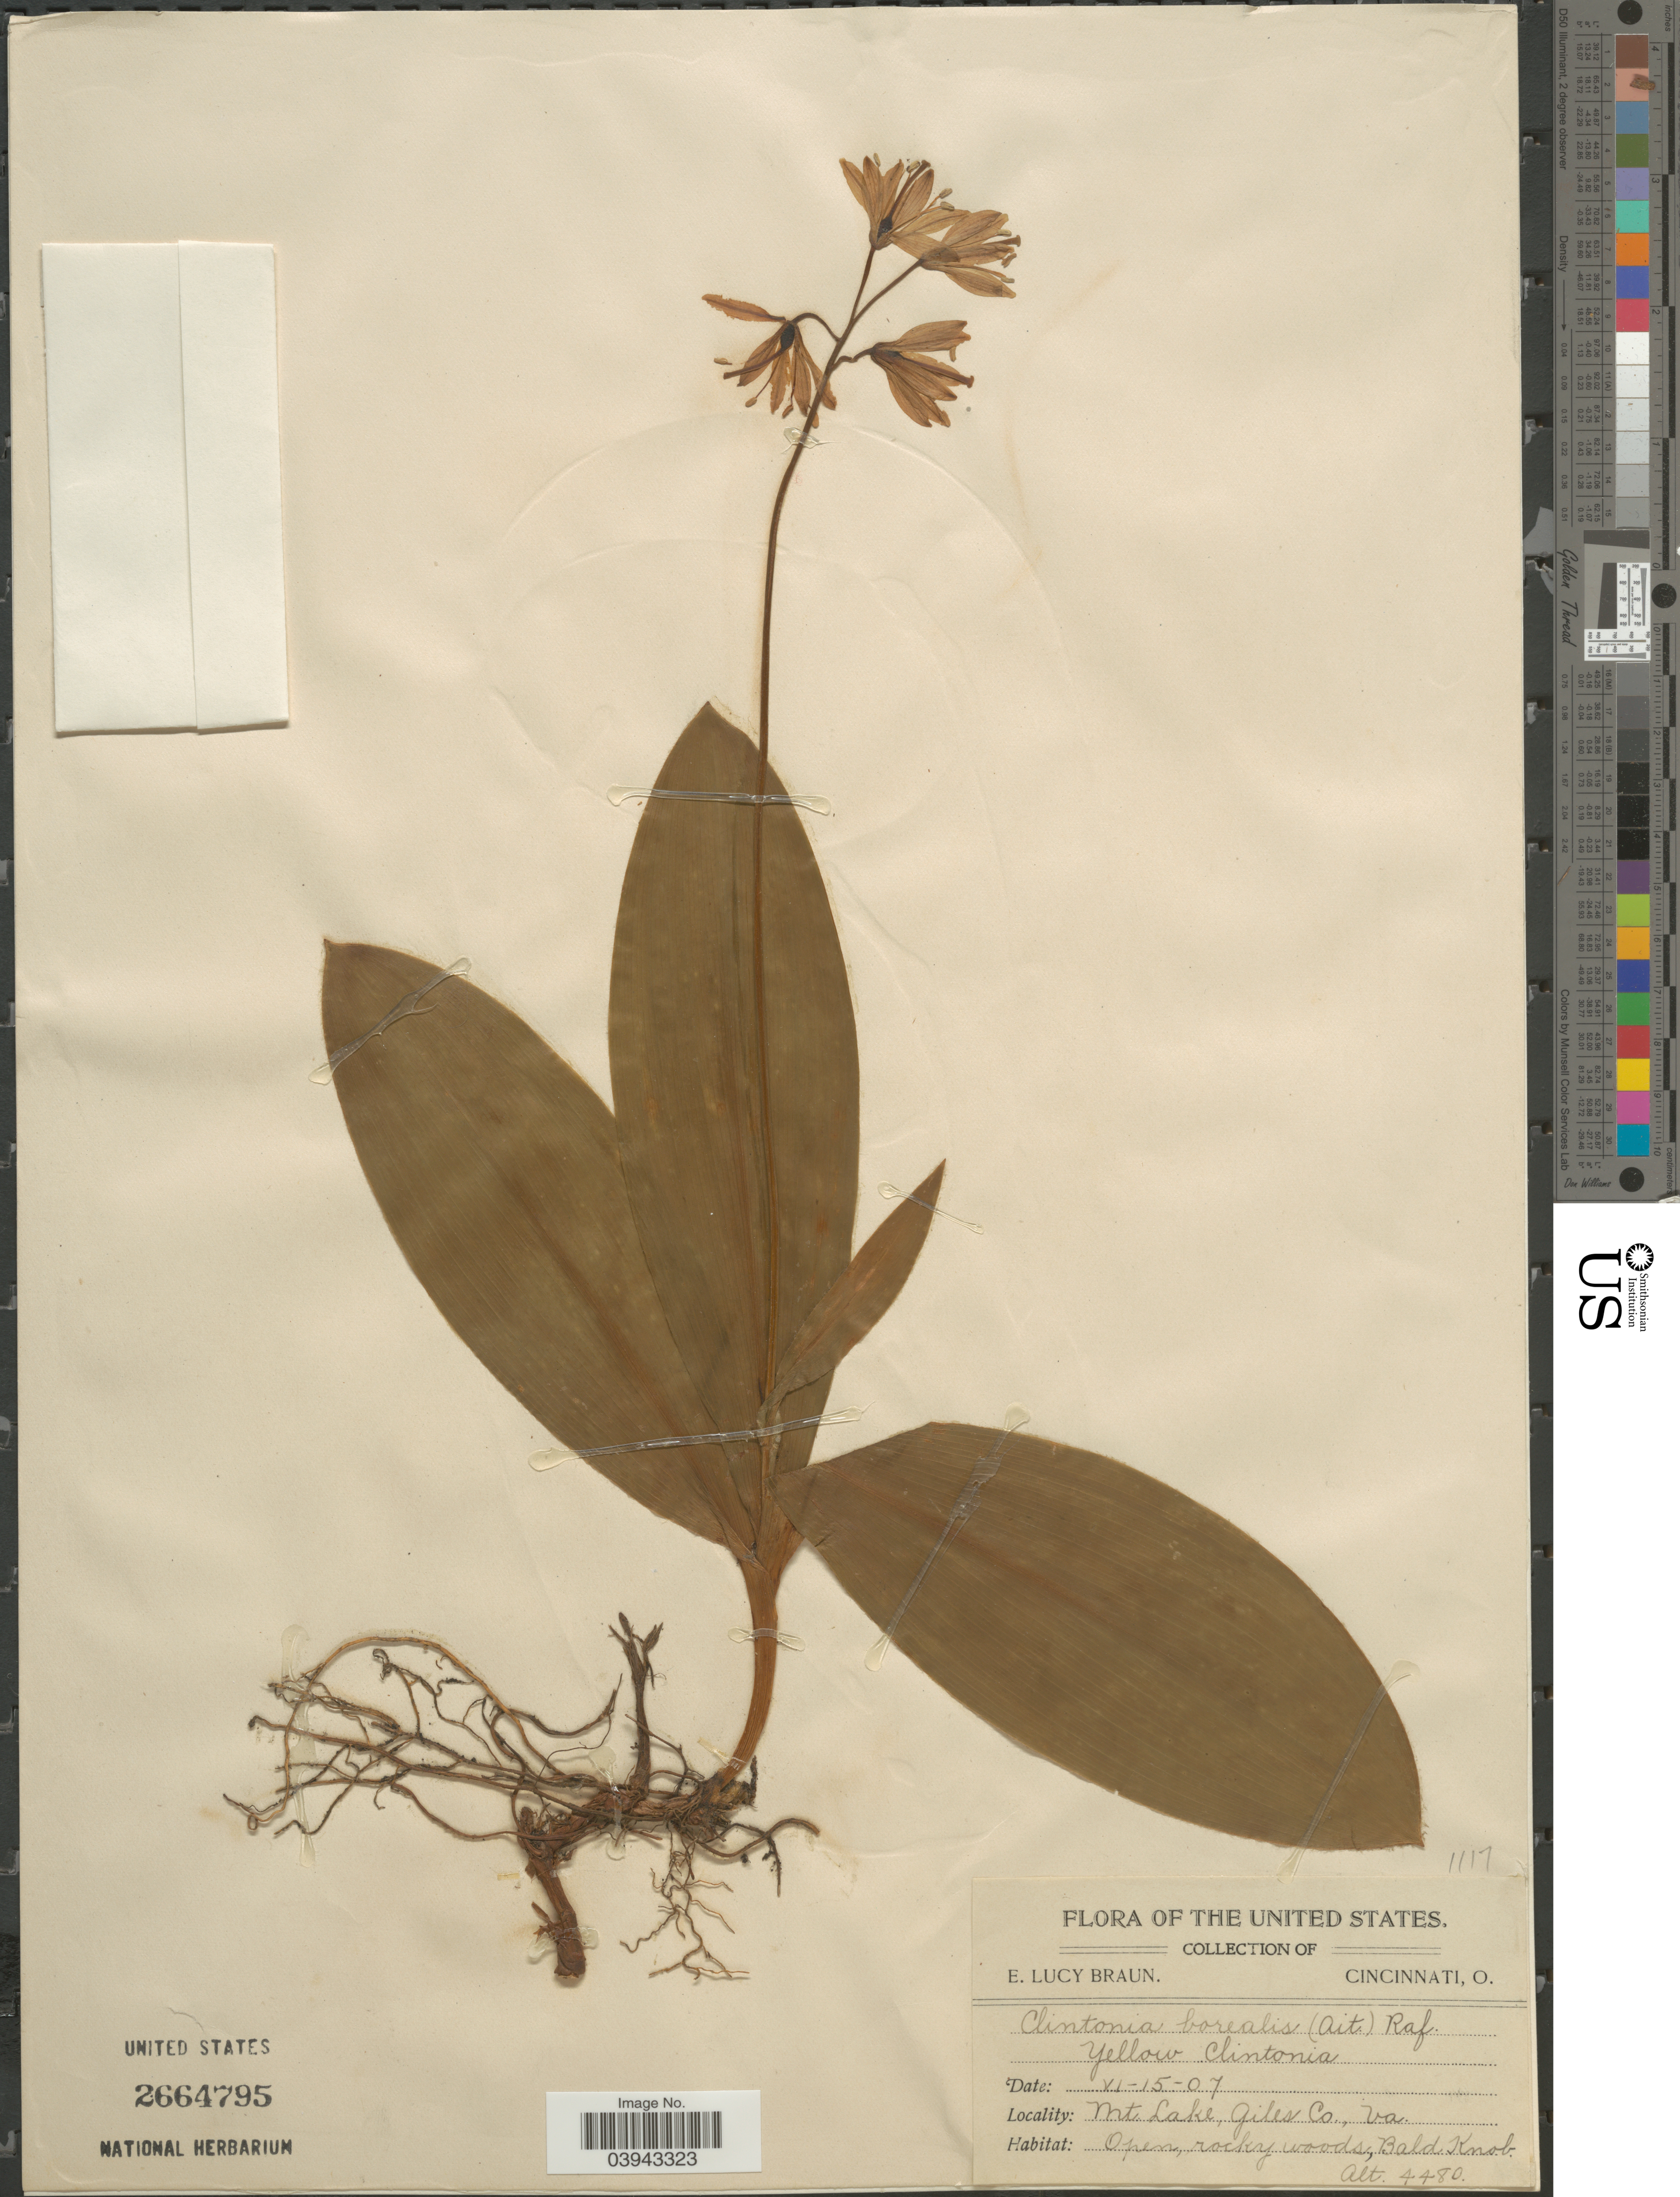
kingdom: Plantae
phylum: Tracheophyta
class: Liliopsida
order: Liliales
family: Liliaceae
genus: Clintonia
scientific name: Clintonia borealis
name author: (Aiton) Raf.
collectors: E. L. Braun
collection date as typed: Transcribed d/m/y: 15/6/7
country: United States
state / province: Virginia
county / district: Giles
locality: Mt. Lake, Giles Co. Bald Knob.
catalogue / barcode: US 2664795